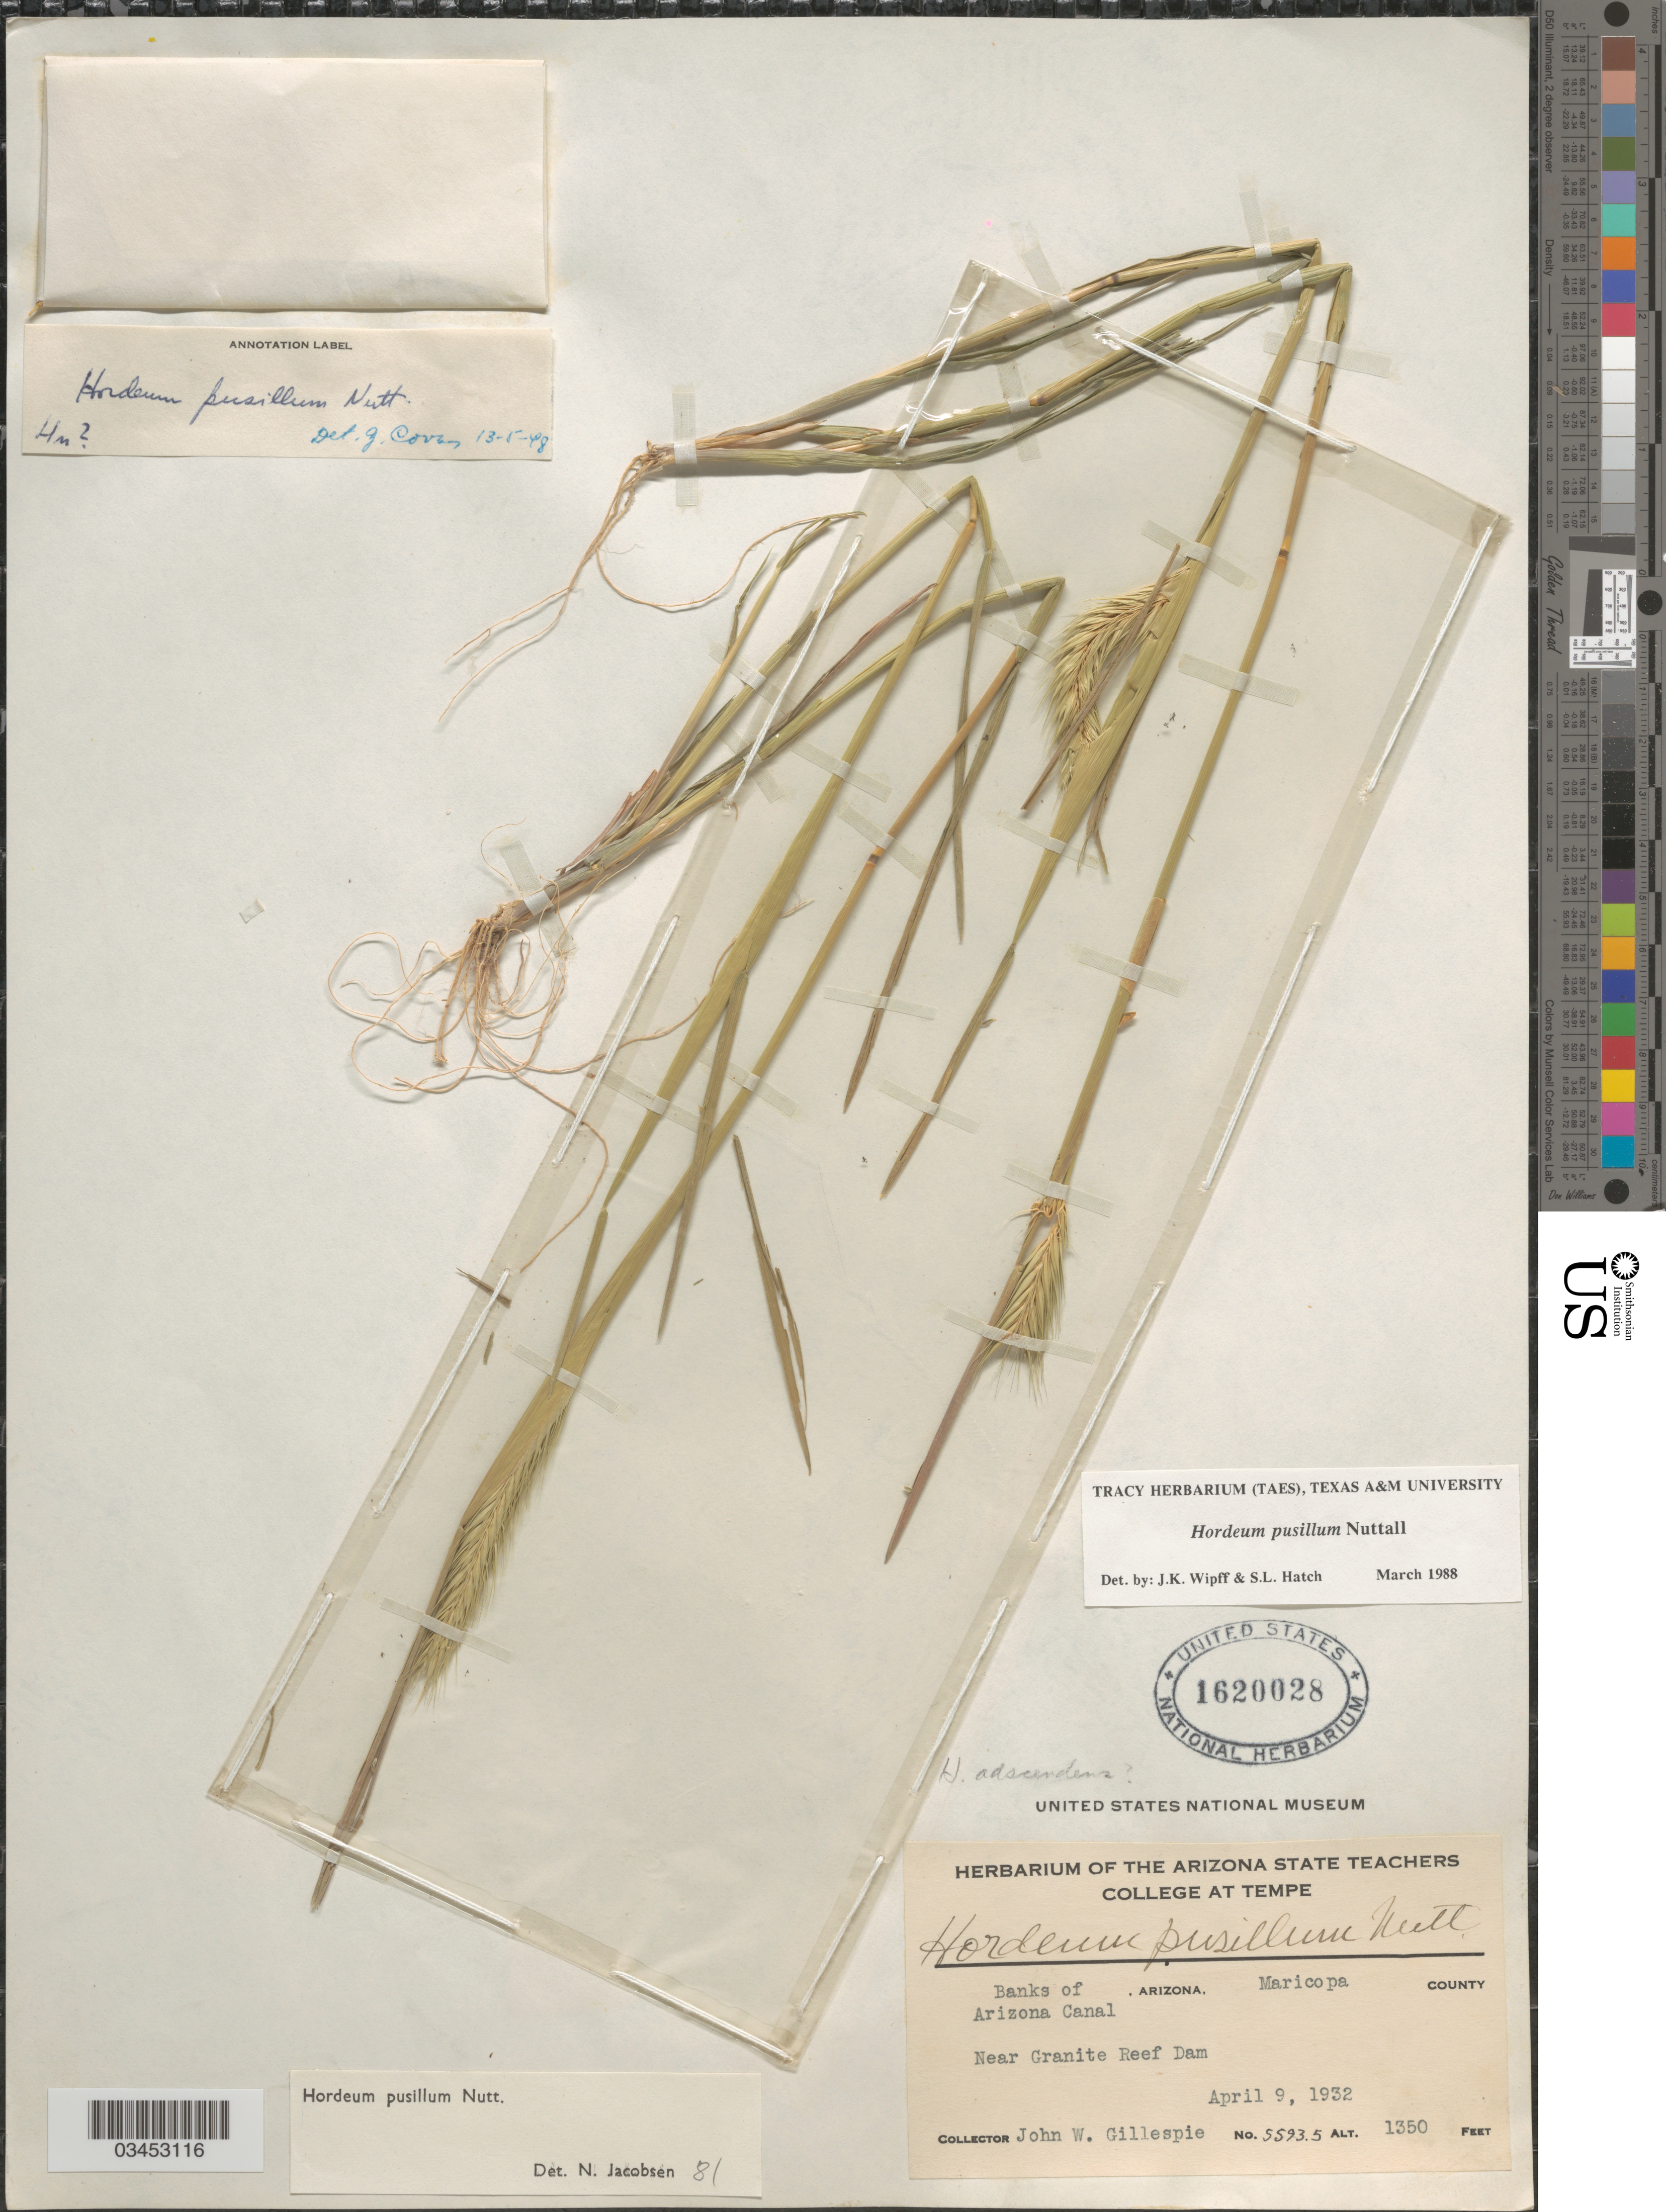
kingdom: Plantae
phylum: Tracheophyta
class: Liliopsida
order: Poales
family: Poaceae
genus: Hordeum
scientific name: Hordeum pusillum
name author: Nutt.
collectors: J. W. Gillespie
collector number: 5593.5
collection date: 1932-04-09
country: United States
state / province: Arizona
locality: Banks of Arizona Canal. Maricopa County. Near Granite Reef Dam.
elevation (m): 411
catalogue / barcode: US 1620028